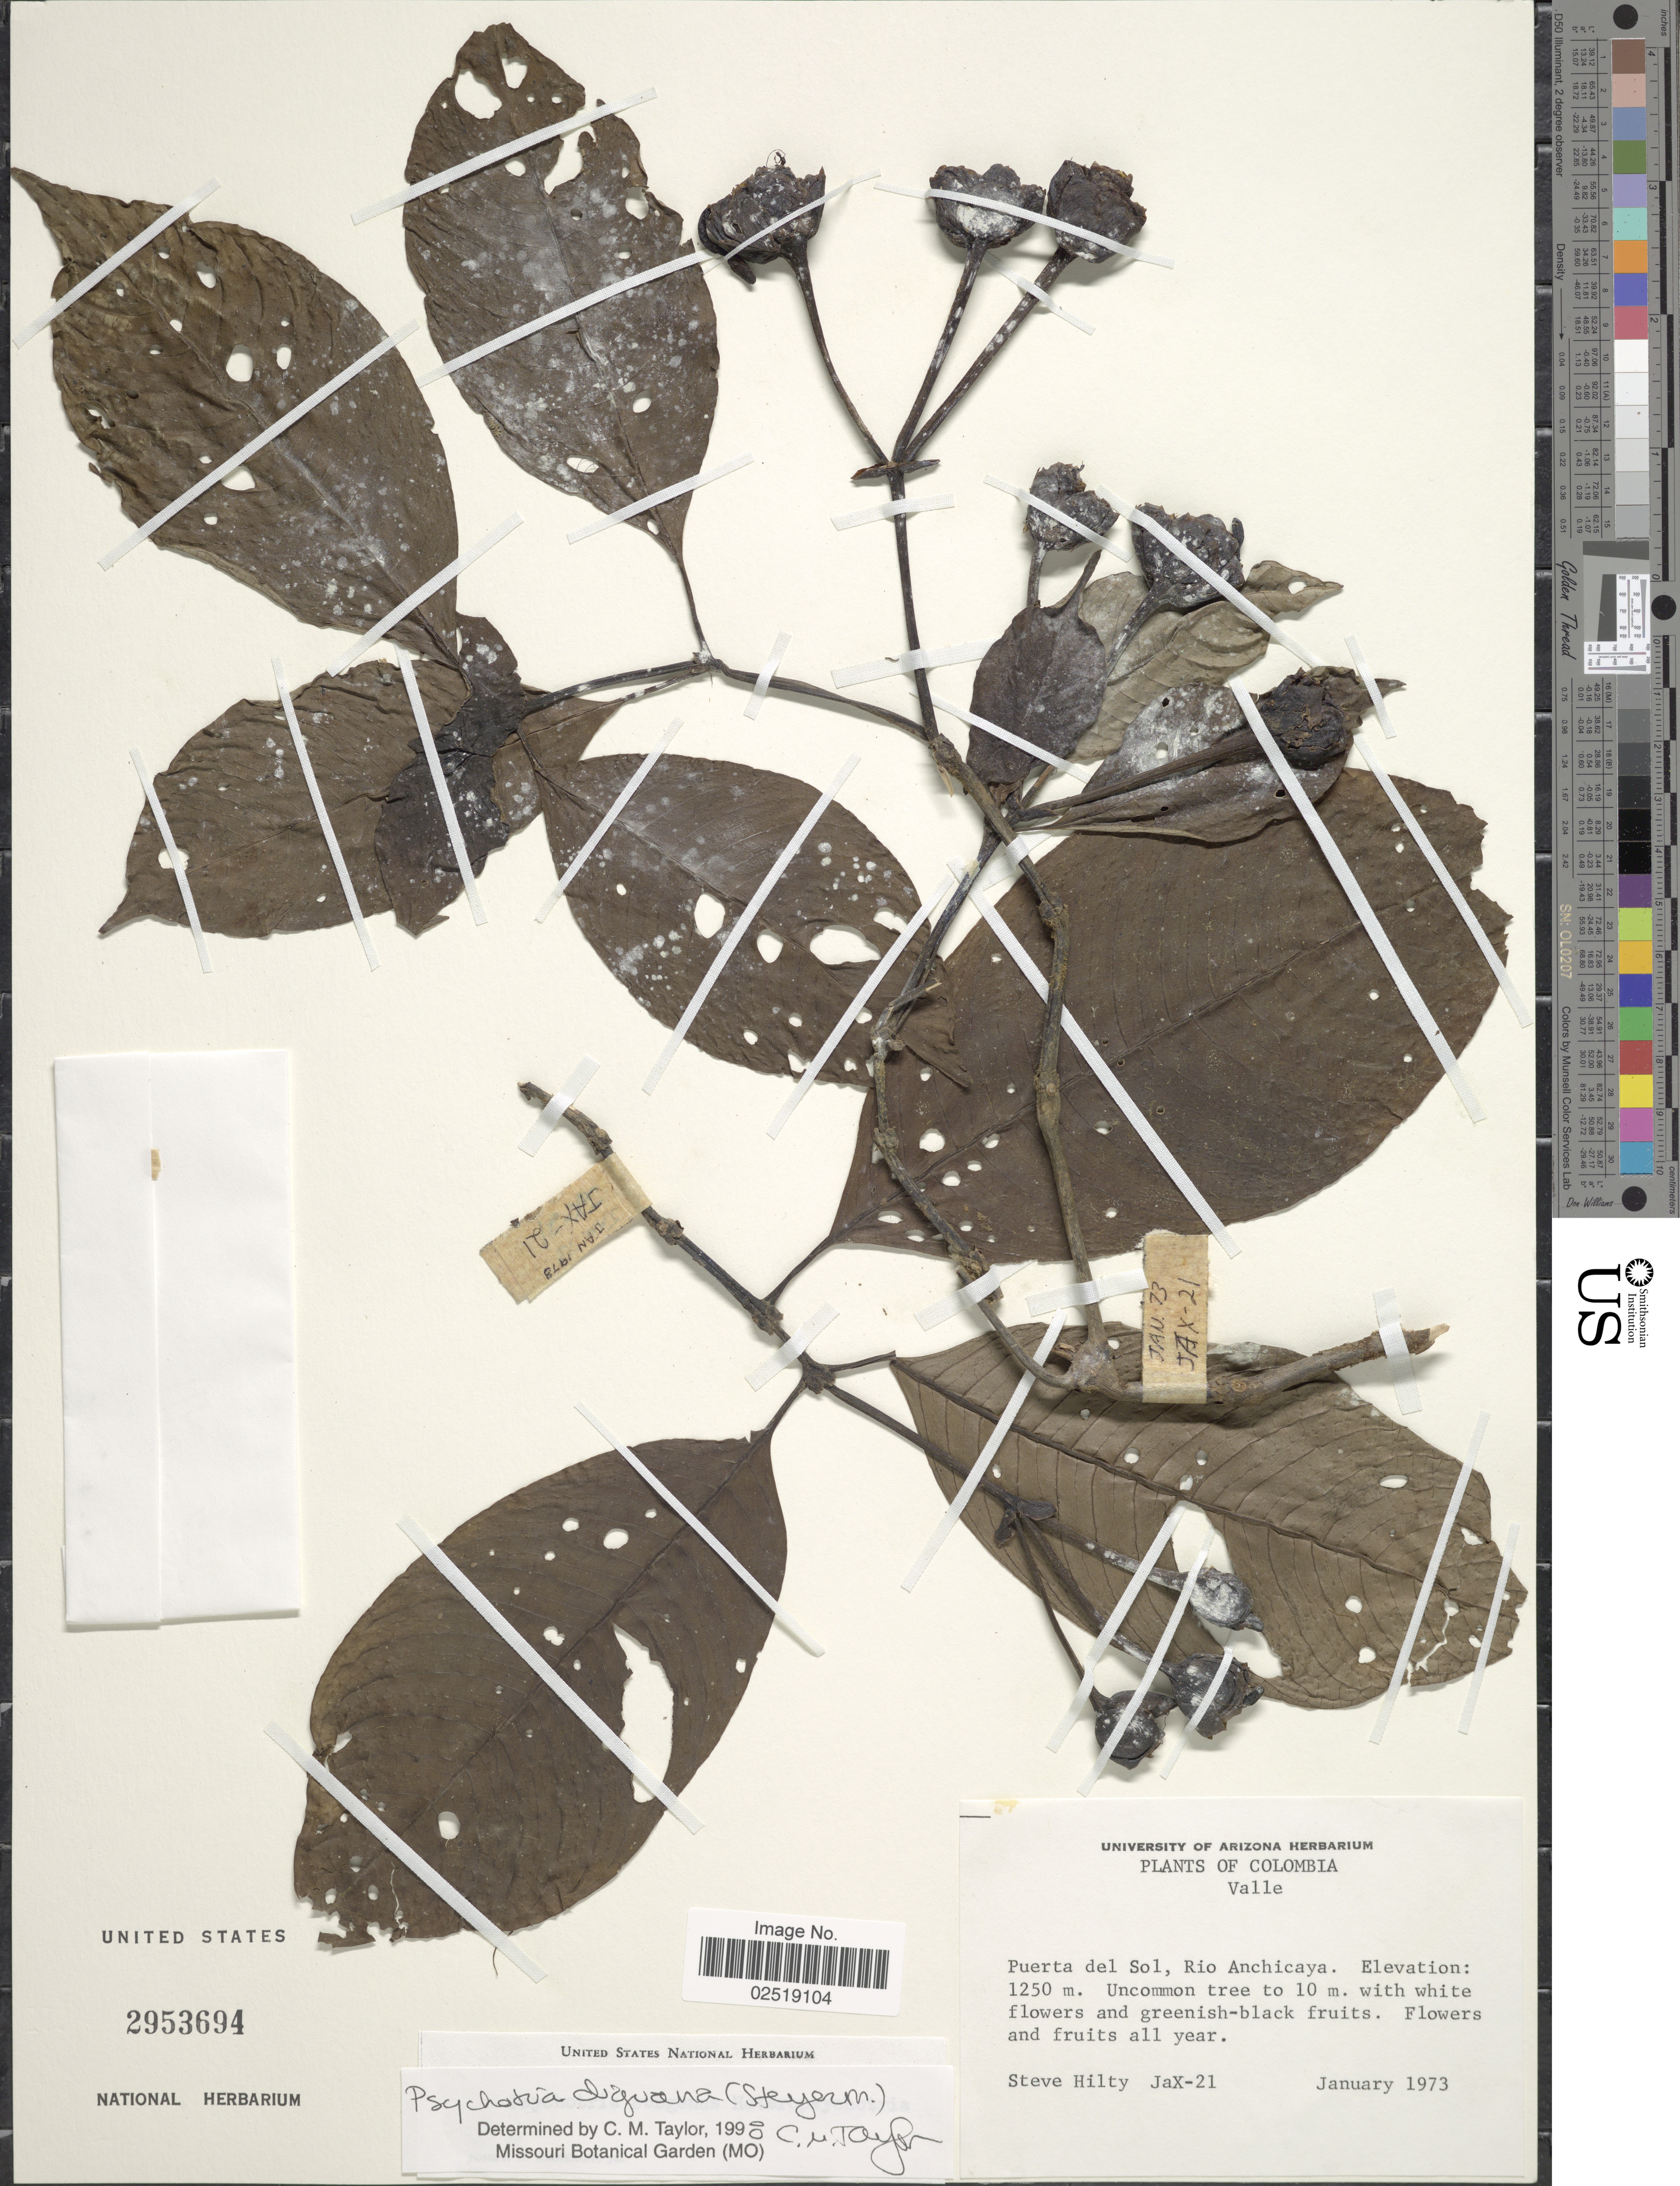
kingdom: Plantae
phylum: Tracheophyta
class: Magnoliopsida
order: Gentianales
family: Rubiaceae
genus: Psychotria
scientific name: Psychotria diguana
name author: (Standl. ex Steyerm.) C.M. Taylor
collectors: S. Hilty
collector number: JaX-21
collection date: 1973-01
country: Colombia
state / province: Valle del Cauca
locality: Valle. Puerta del Sol, Rio Anchicaya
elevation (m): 1250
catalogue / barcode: US 2953694